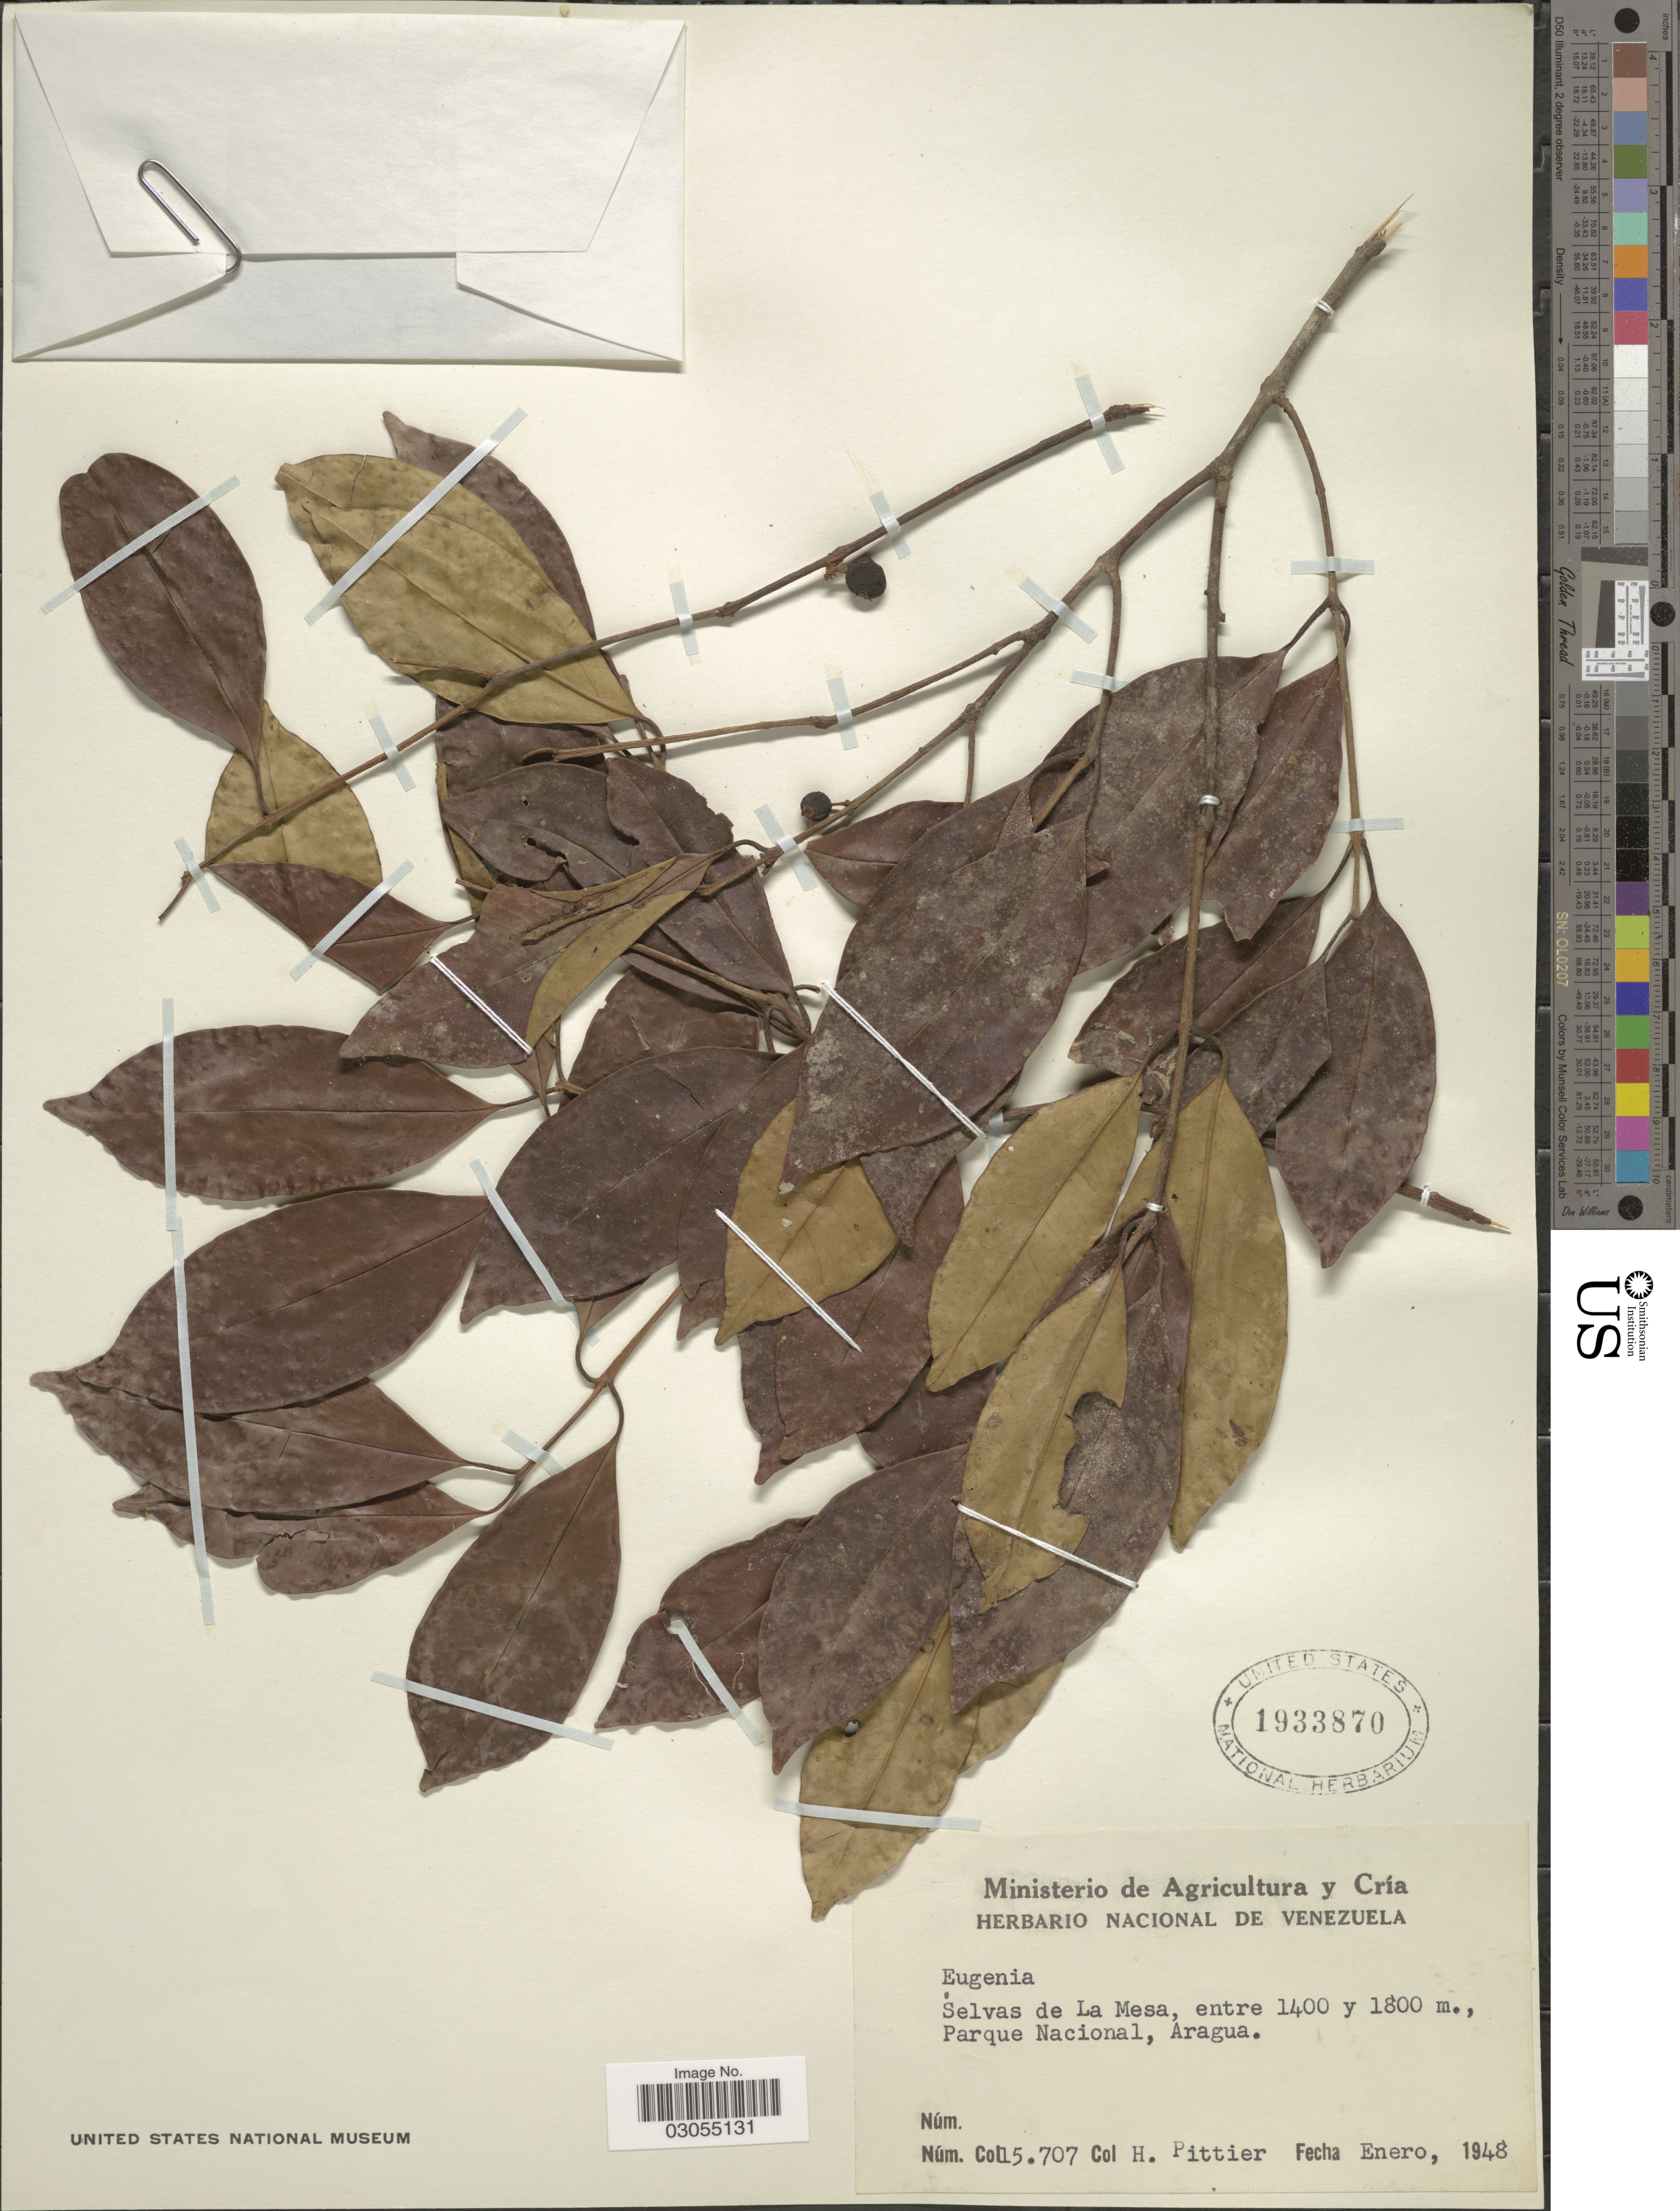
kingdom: Plantae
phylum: Tracheophyta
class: Magnoliopsida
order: Myrtales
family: Myrtaceae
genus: Eugenia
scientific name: Eugenia sp.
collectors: H. F. Pittier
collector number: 5707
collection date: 1948-01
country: Venezuela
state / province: Aragua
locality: Selvas de La Mesa, Parque Nacional, Aragua.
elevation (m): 1400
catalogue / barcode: US 1933870